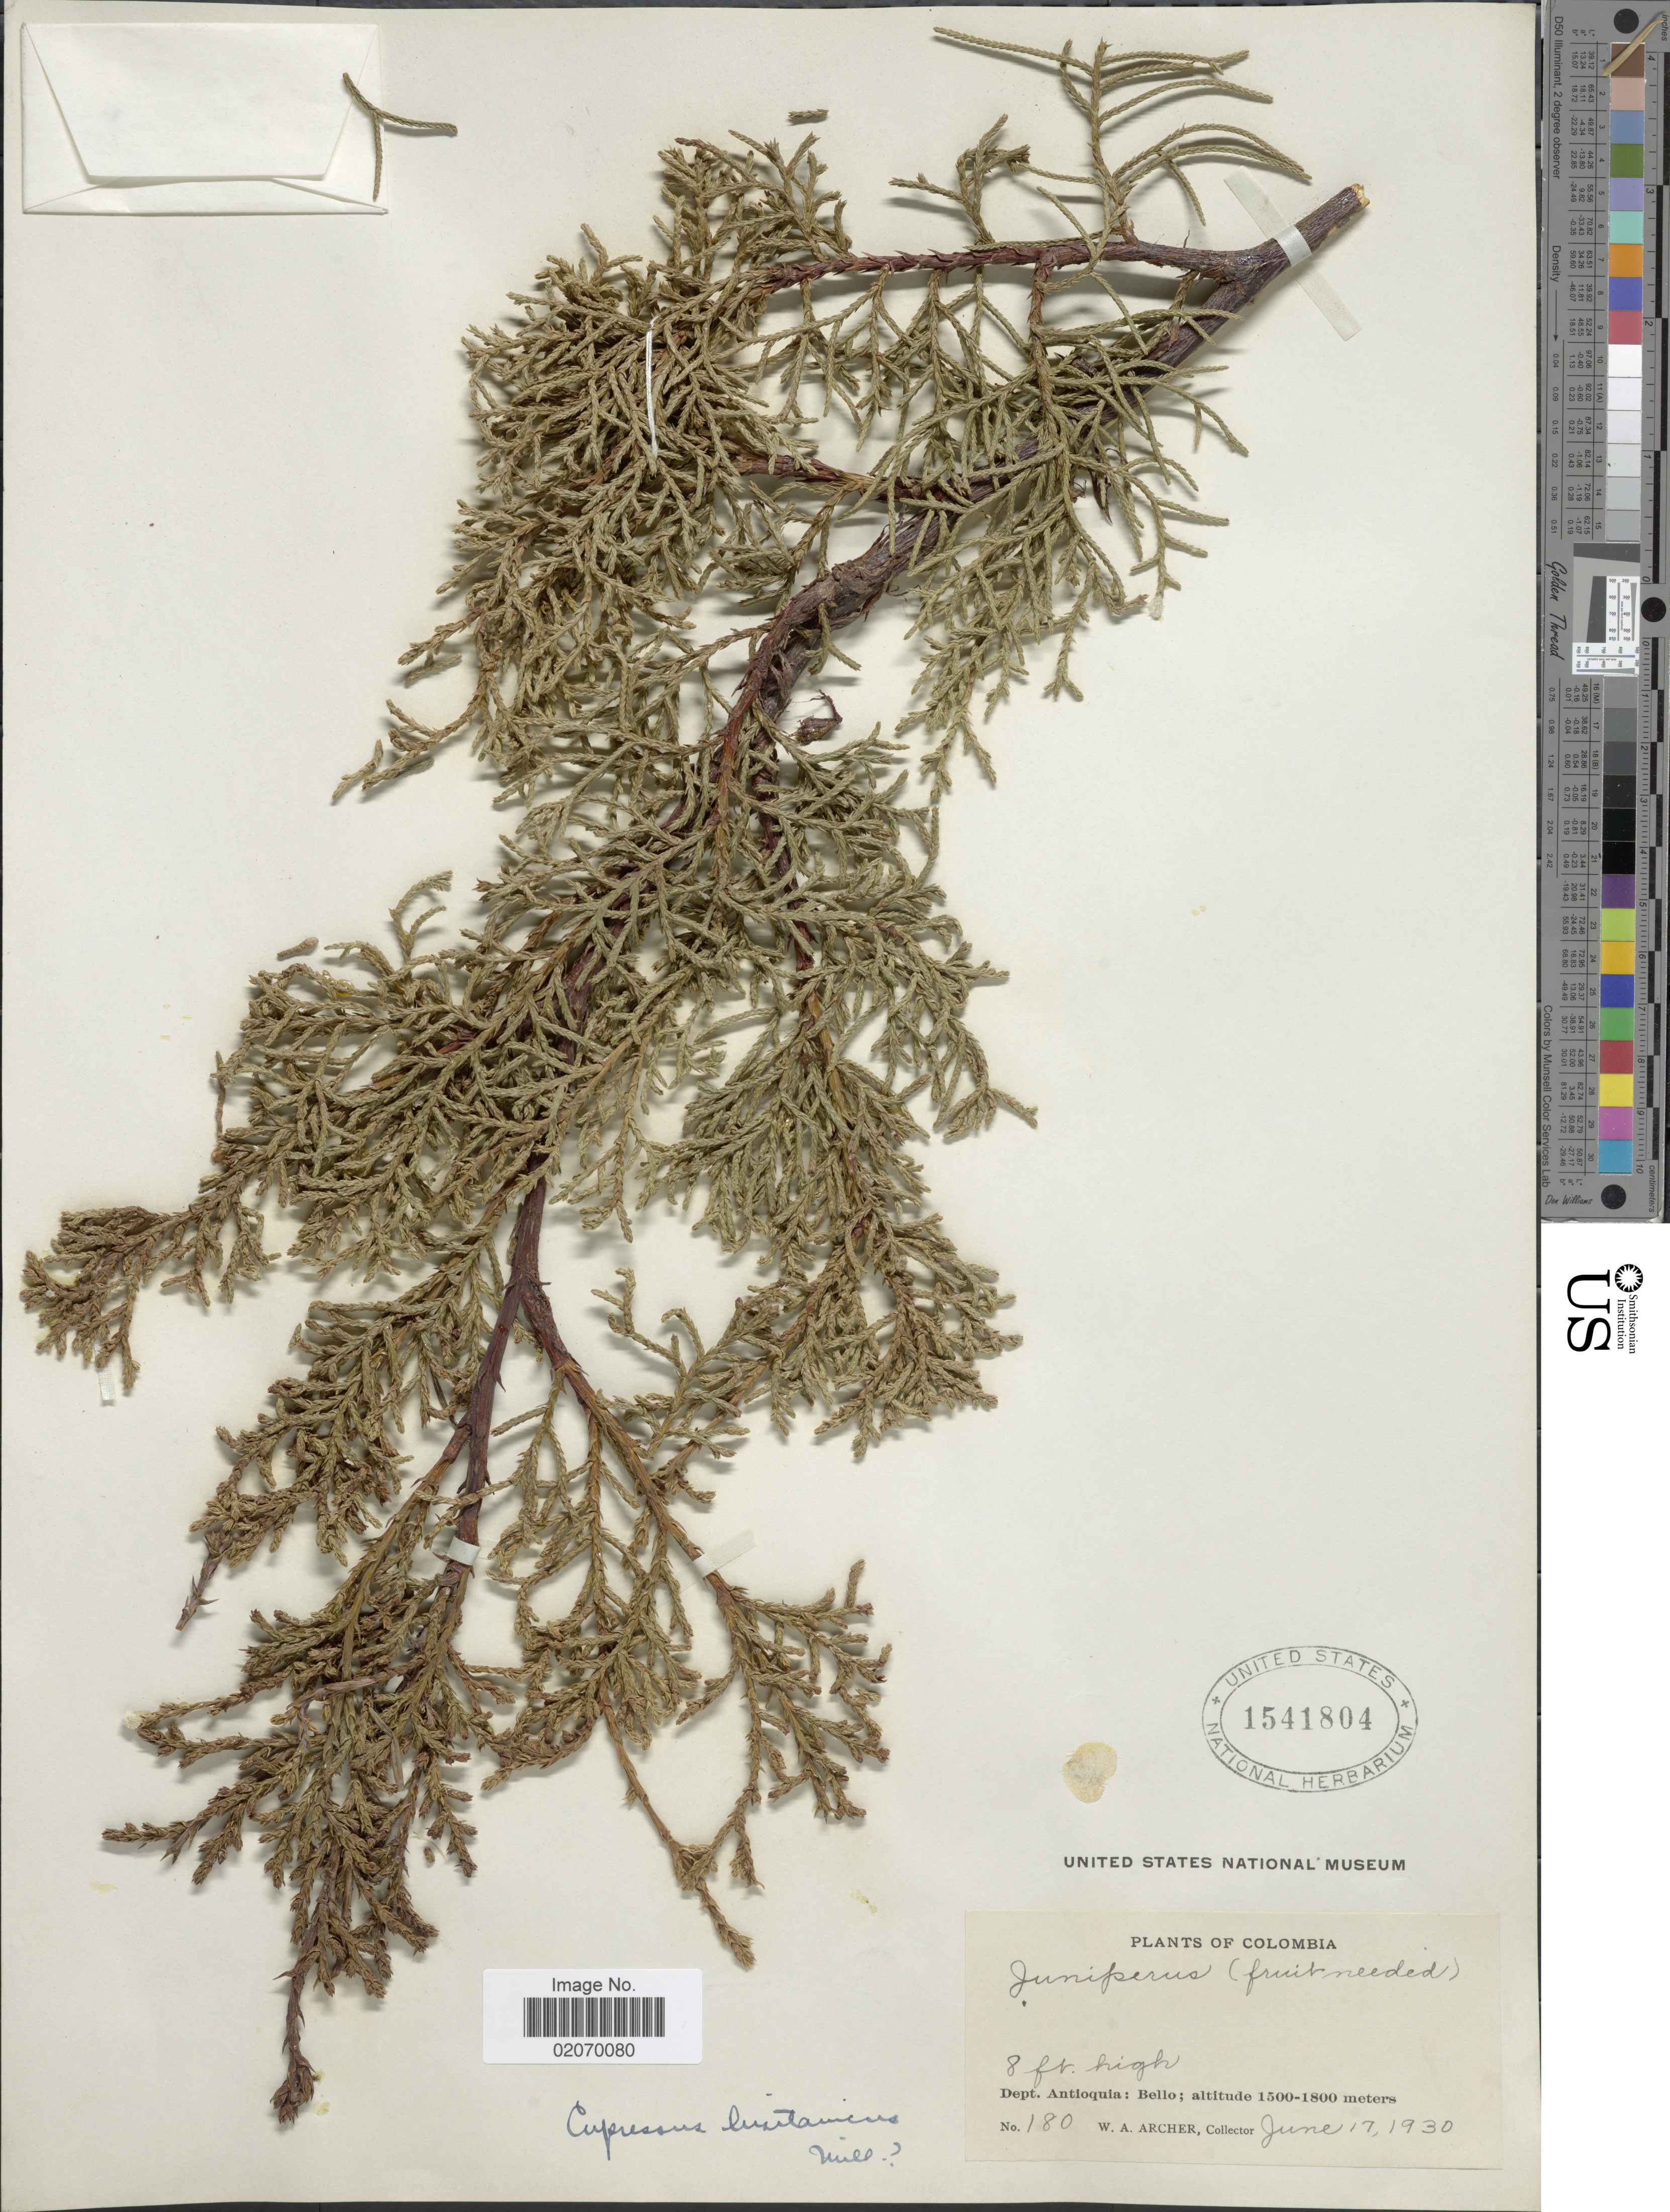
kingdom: Plantae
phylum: Tracheophyta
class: Pinopsida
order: Pinales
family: Cupressaceae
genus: Hesperocyparis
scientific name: Hesperocyparis lusitanica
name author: (Miller) Bartel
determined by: (US) Smithsonian Institution - National Museum of Natural History - Department of Botany (UNITED STATES)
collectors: W. A. Archer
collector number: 180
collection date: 1930-06-17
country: Colombia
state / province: Antioquia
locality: Bello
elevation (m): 1500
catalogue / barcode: US 1541804